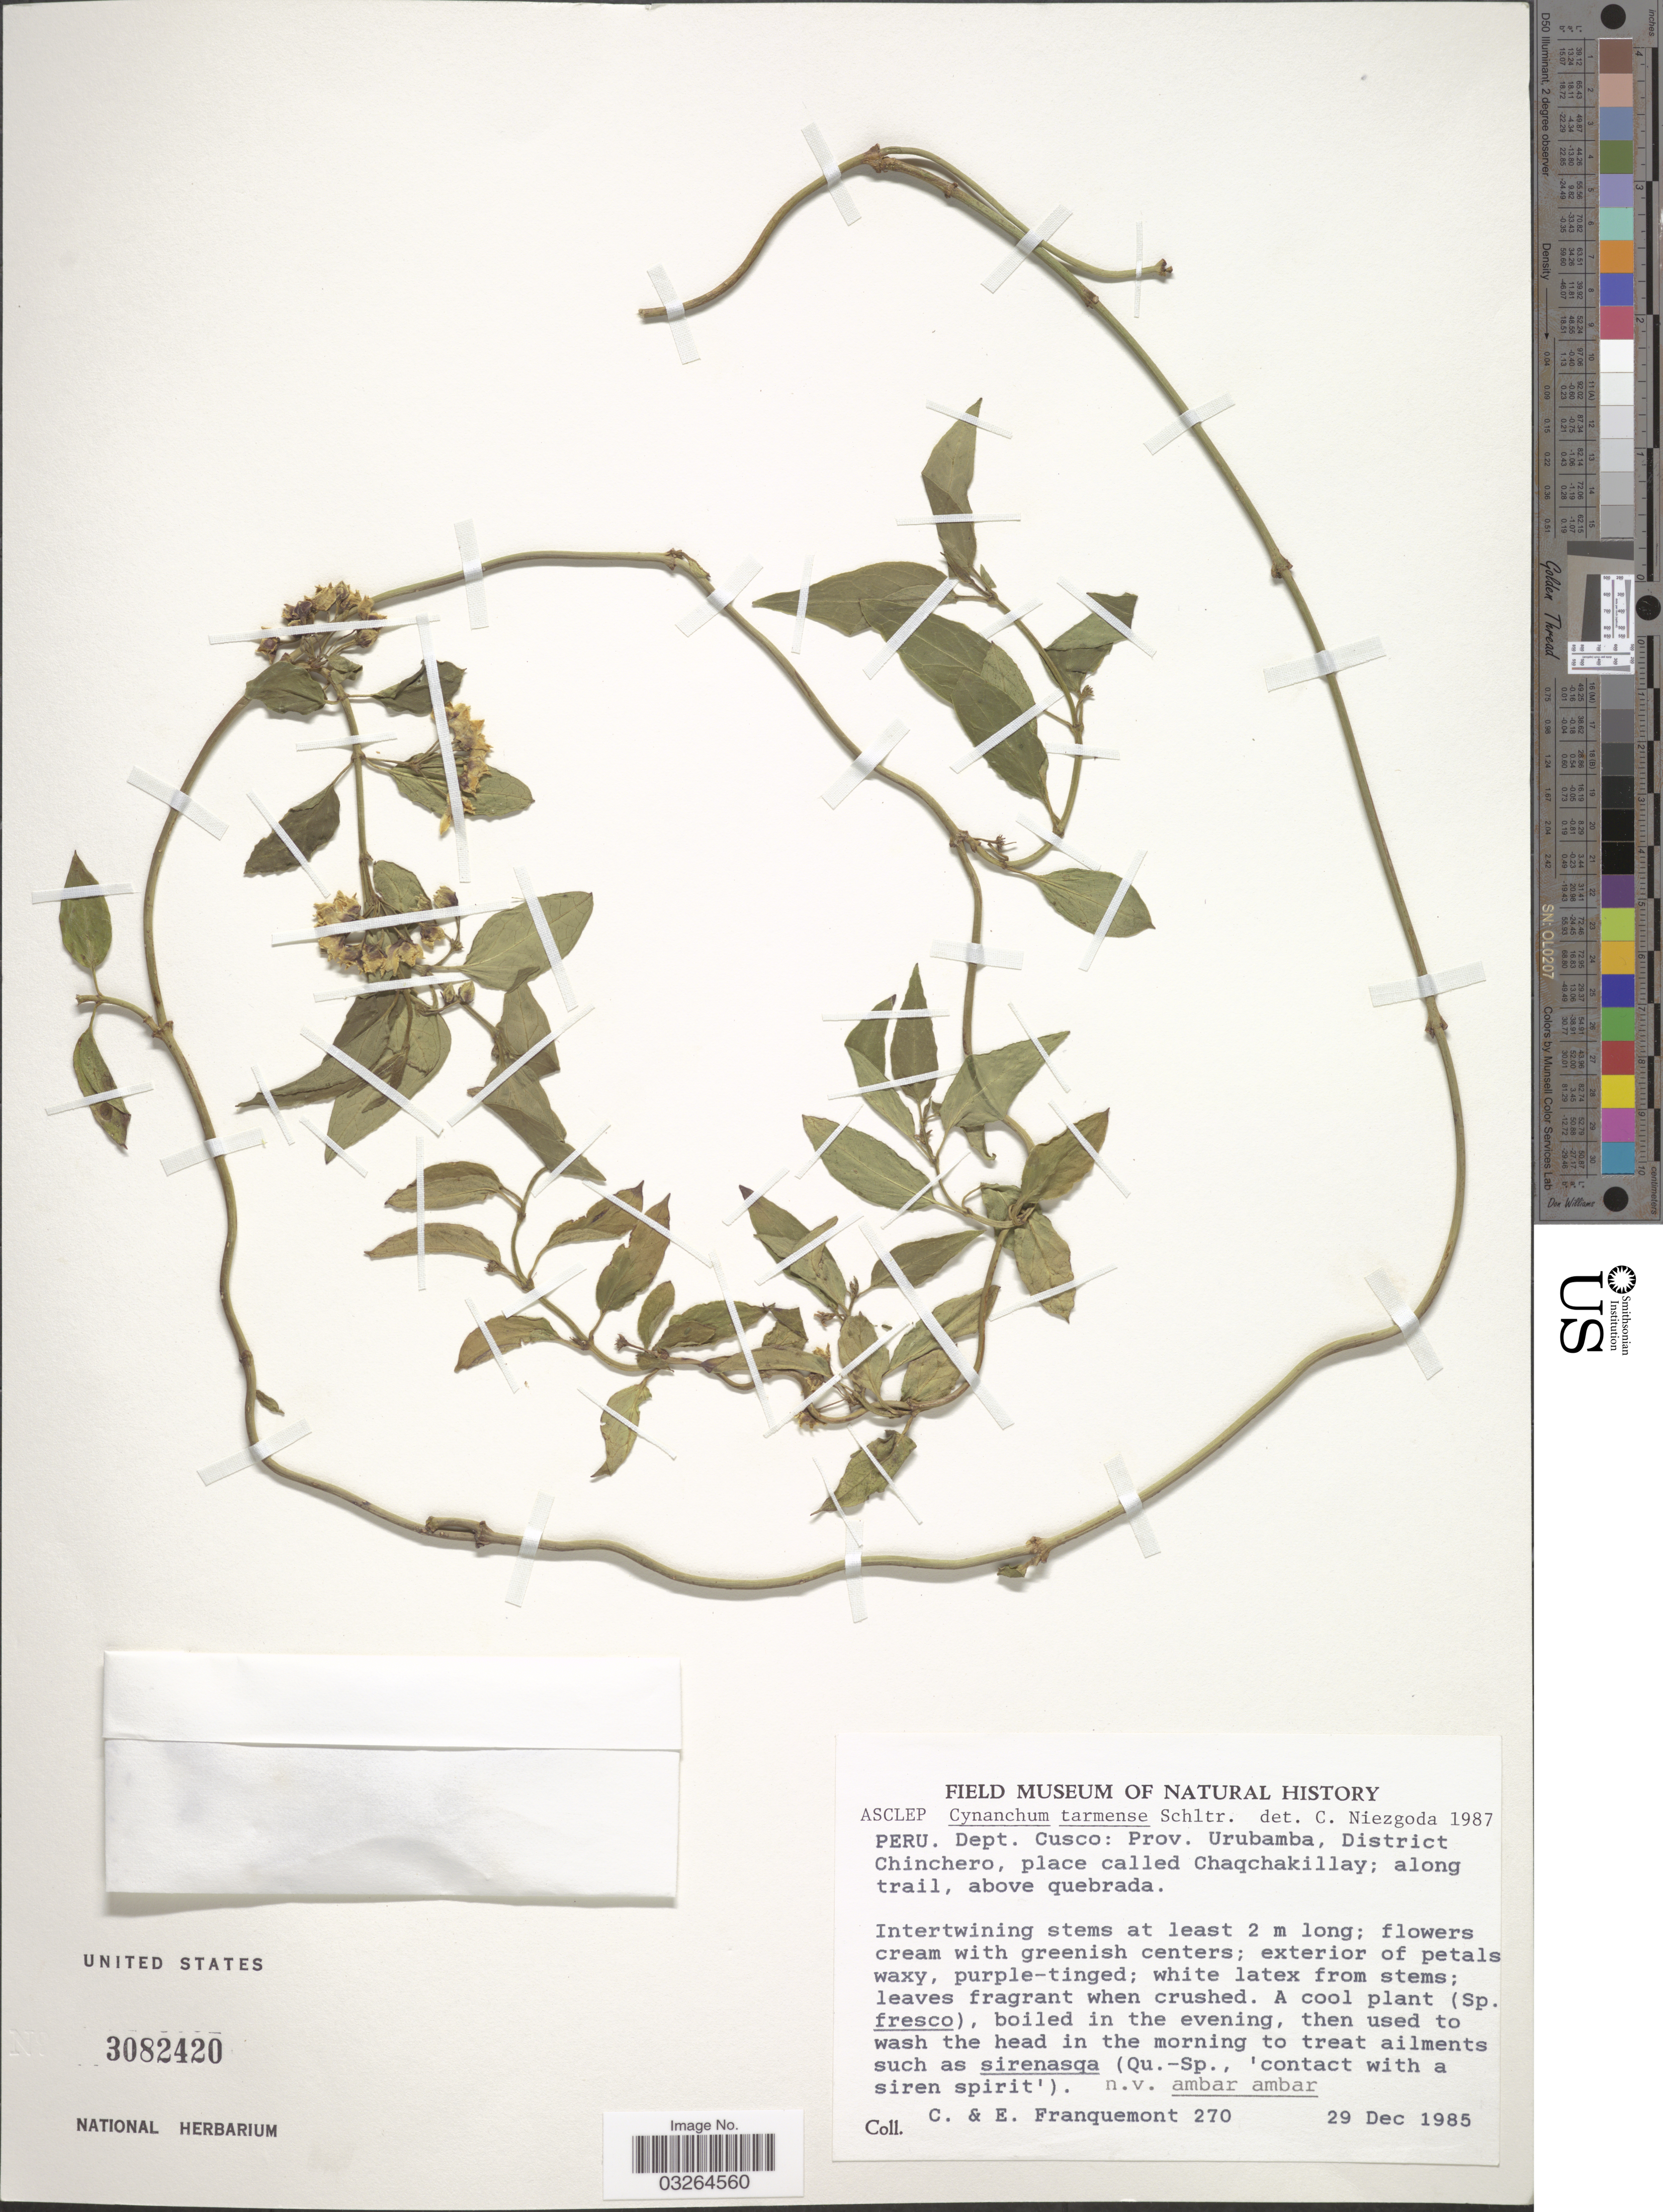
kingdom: Plantae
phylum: Tracheophyta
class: Magnoliopsida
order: Gentianales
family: Apocynaceae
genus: Cynanchum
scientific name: Cynanchum tarmense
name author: Schltr.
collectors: C. Franquemont & E. Franquemont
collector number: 270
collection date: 1985-12-29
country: Peru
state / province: Cusco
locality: Dept. Cusco: Prov. Urubamba, District Chinchero, place called Chaqchakillay; along trail, above quebrada.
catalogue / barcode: US 3082420